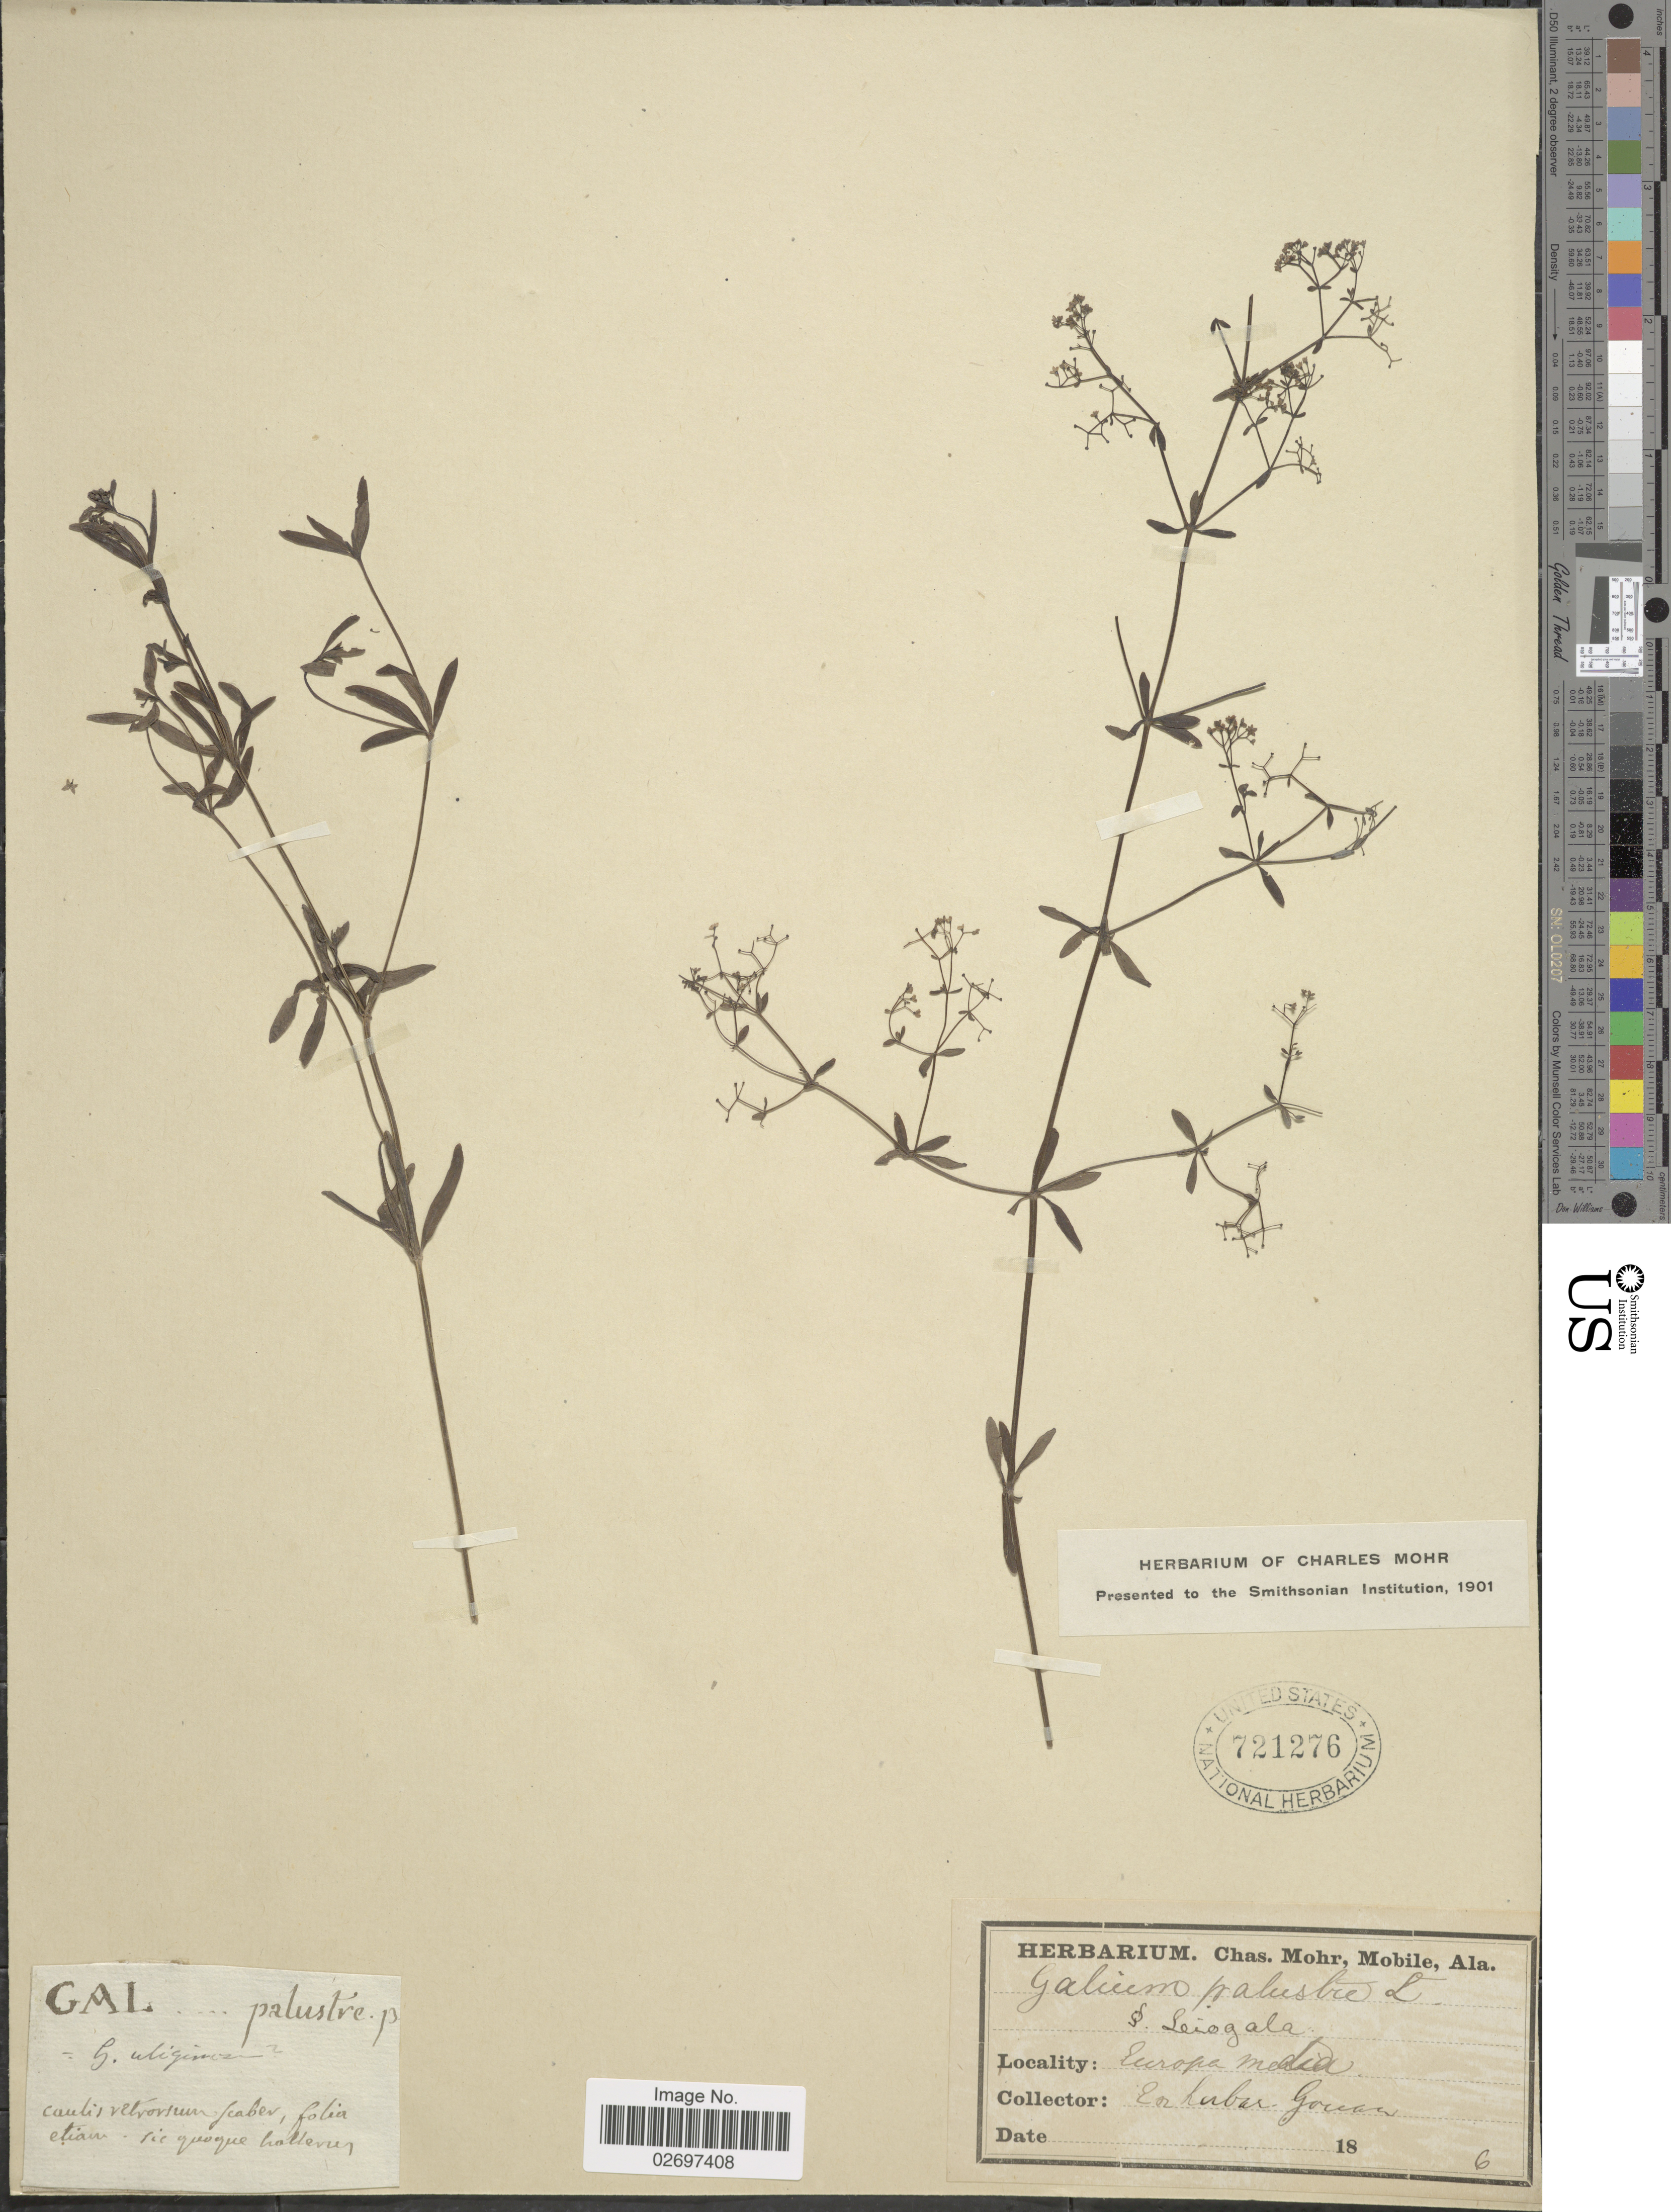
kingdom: Plantae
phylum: Tracheophyta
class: Magnoliopsida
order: Gentianales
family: Rubiaceae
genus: Galium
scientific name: Galium palustre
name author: L.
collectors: ex herb. Gouan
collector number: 6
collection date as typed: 18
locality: Europa media. Gal. [unsure placement]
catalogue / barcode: US 721276